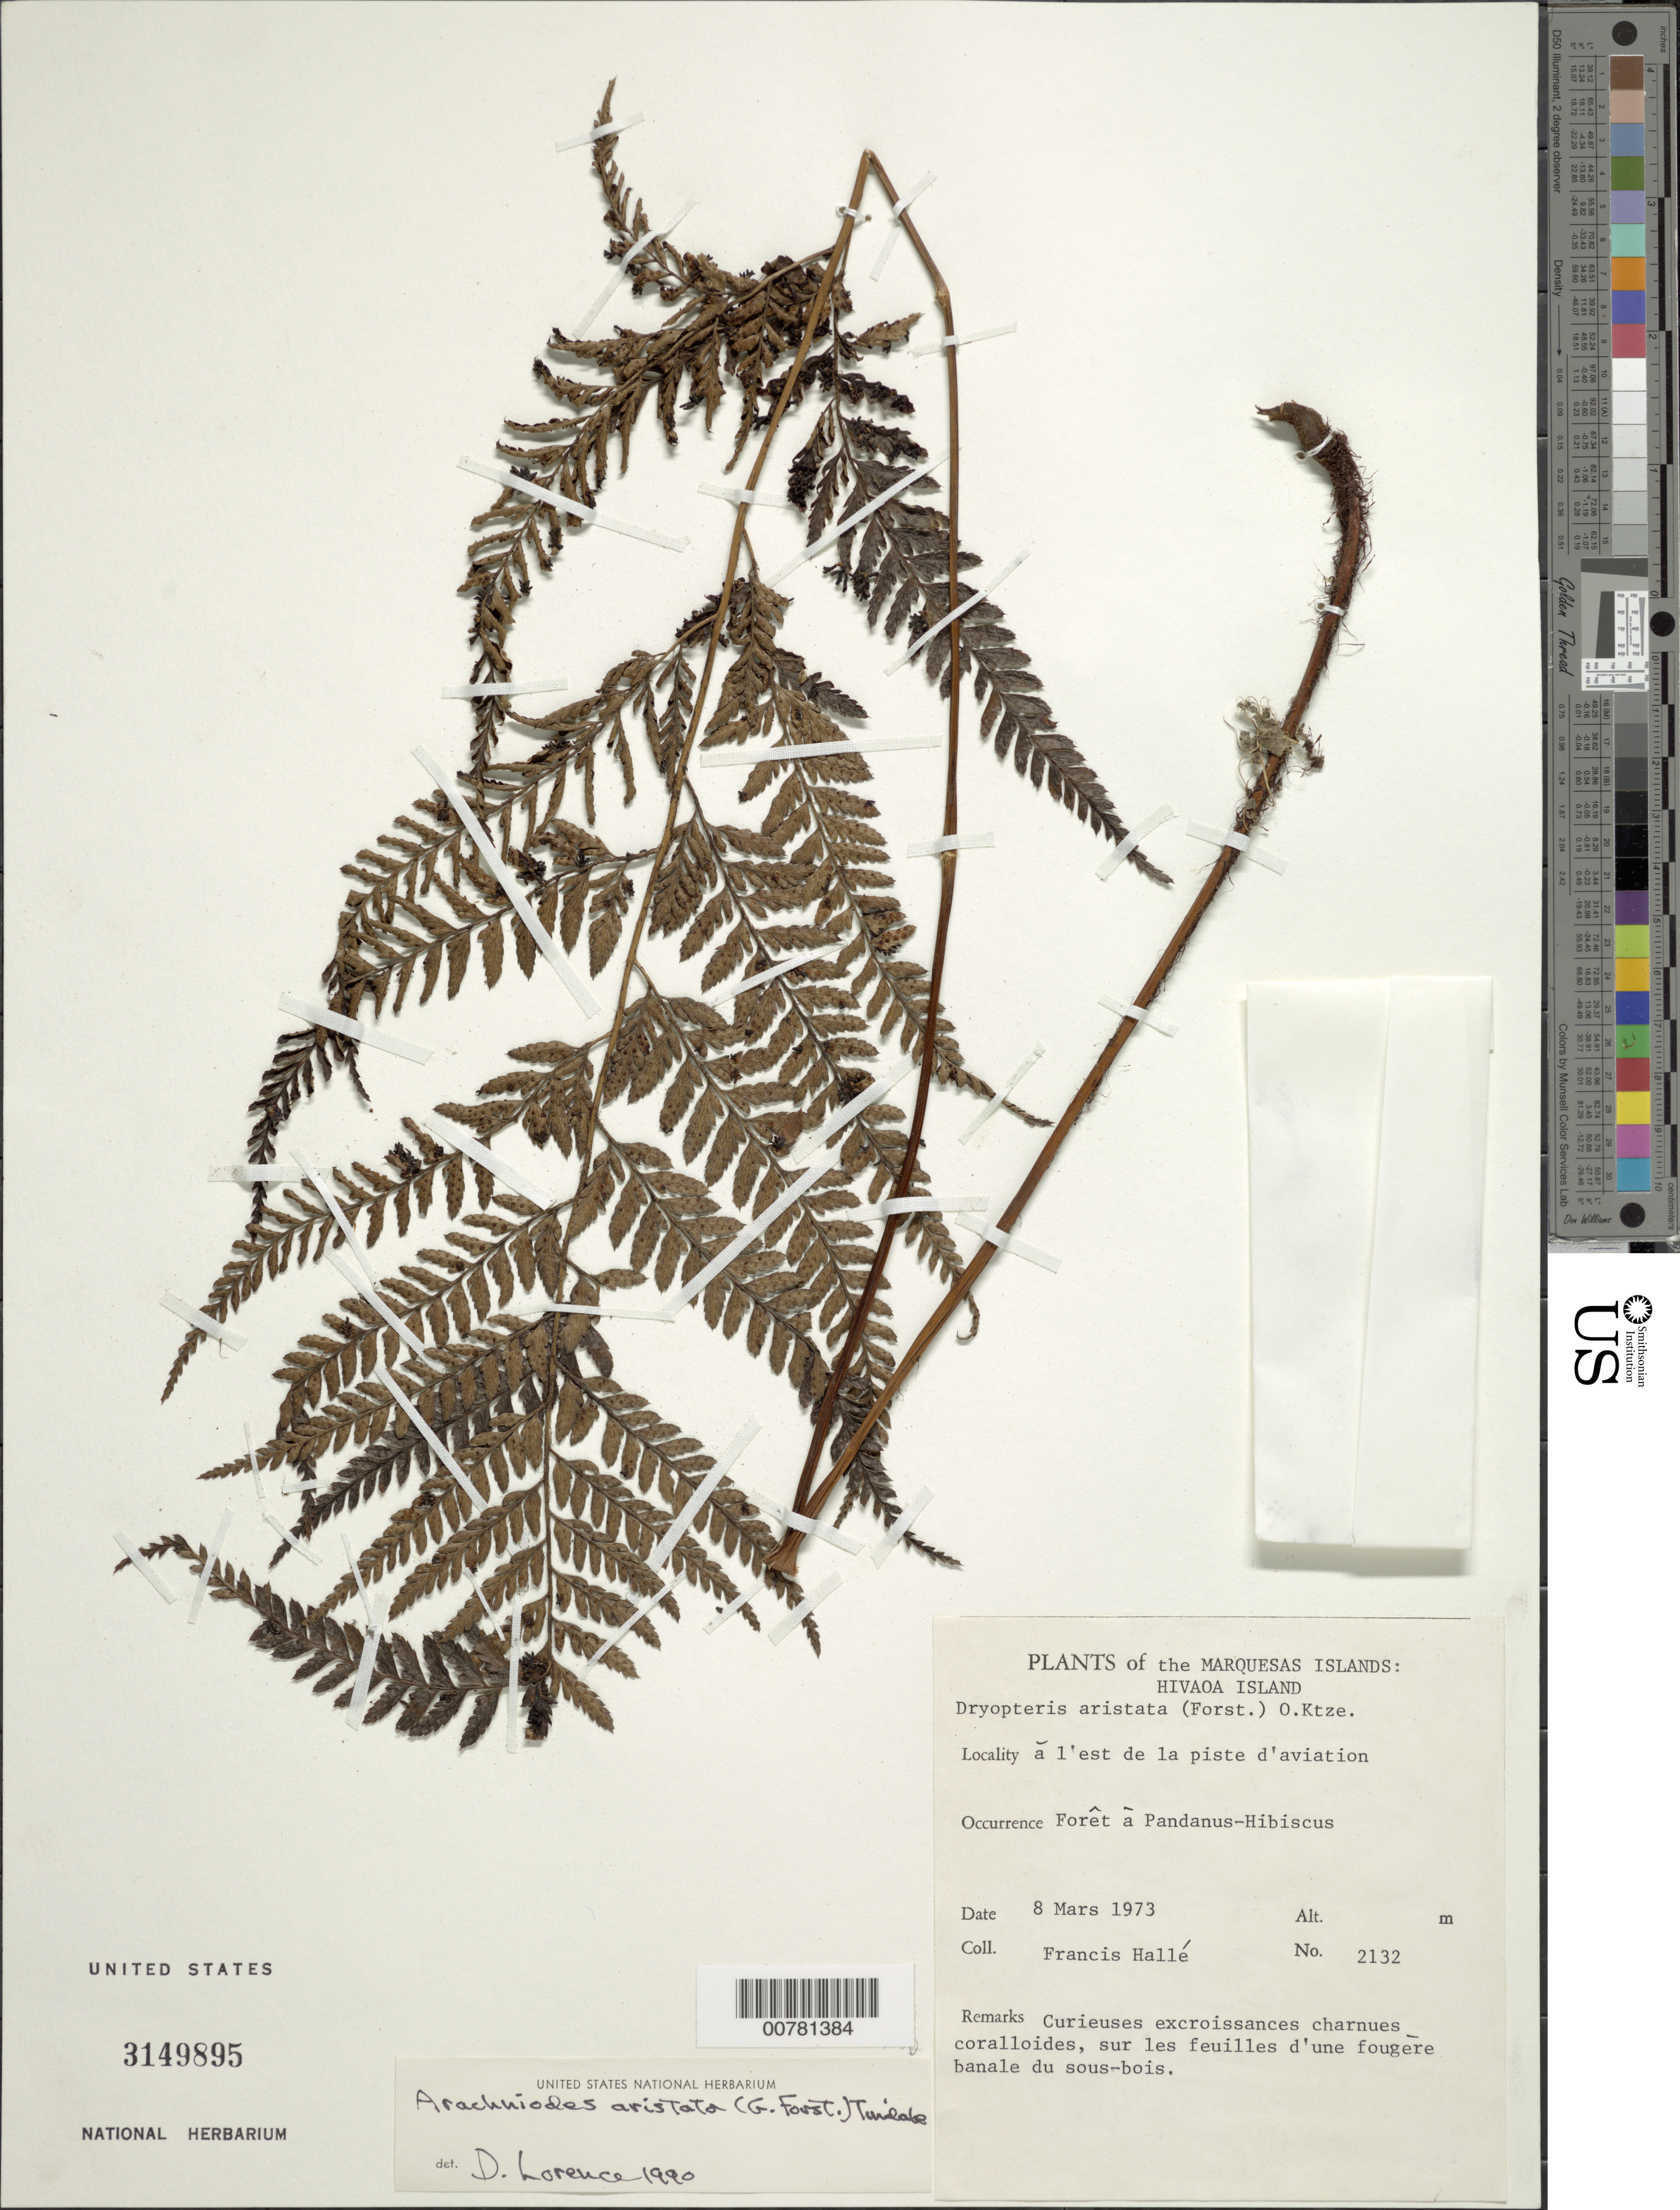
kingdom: Plantae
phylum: Tracheophyta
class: Polypodiopsida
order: Polypodiales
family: Dryopteridaceae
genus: Arachniodes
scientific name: Arachniodes aristata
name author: (G. Forst.) Tindale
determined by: Lorence, David H., (PTBG), National Tropical Botanical Garden (UNITED STATES)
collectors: F. Hallé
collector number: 2132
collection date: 1973-03-08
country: French Polynesia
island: Hiva Oa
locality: à l'est de la piste d'aviation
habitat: Forêt à Pandanus-Hibiscus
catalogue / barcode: US 3149895